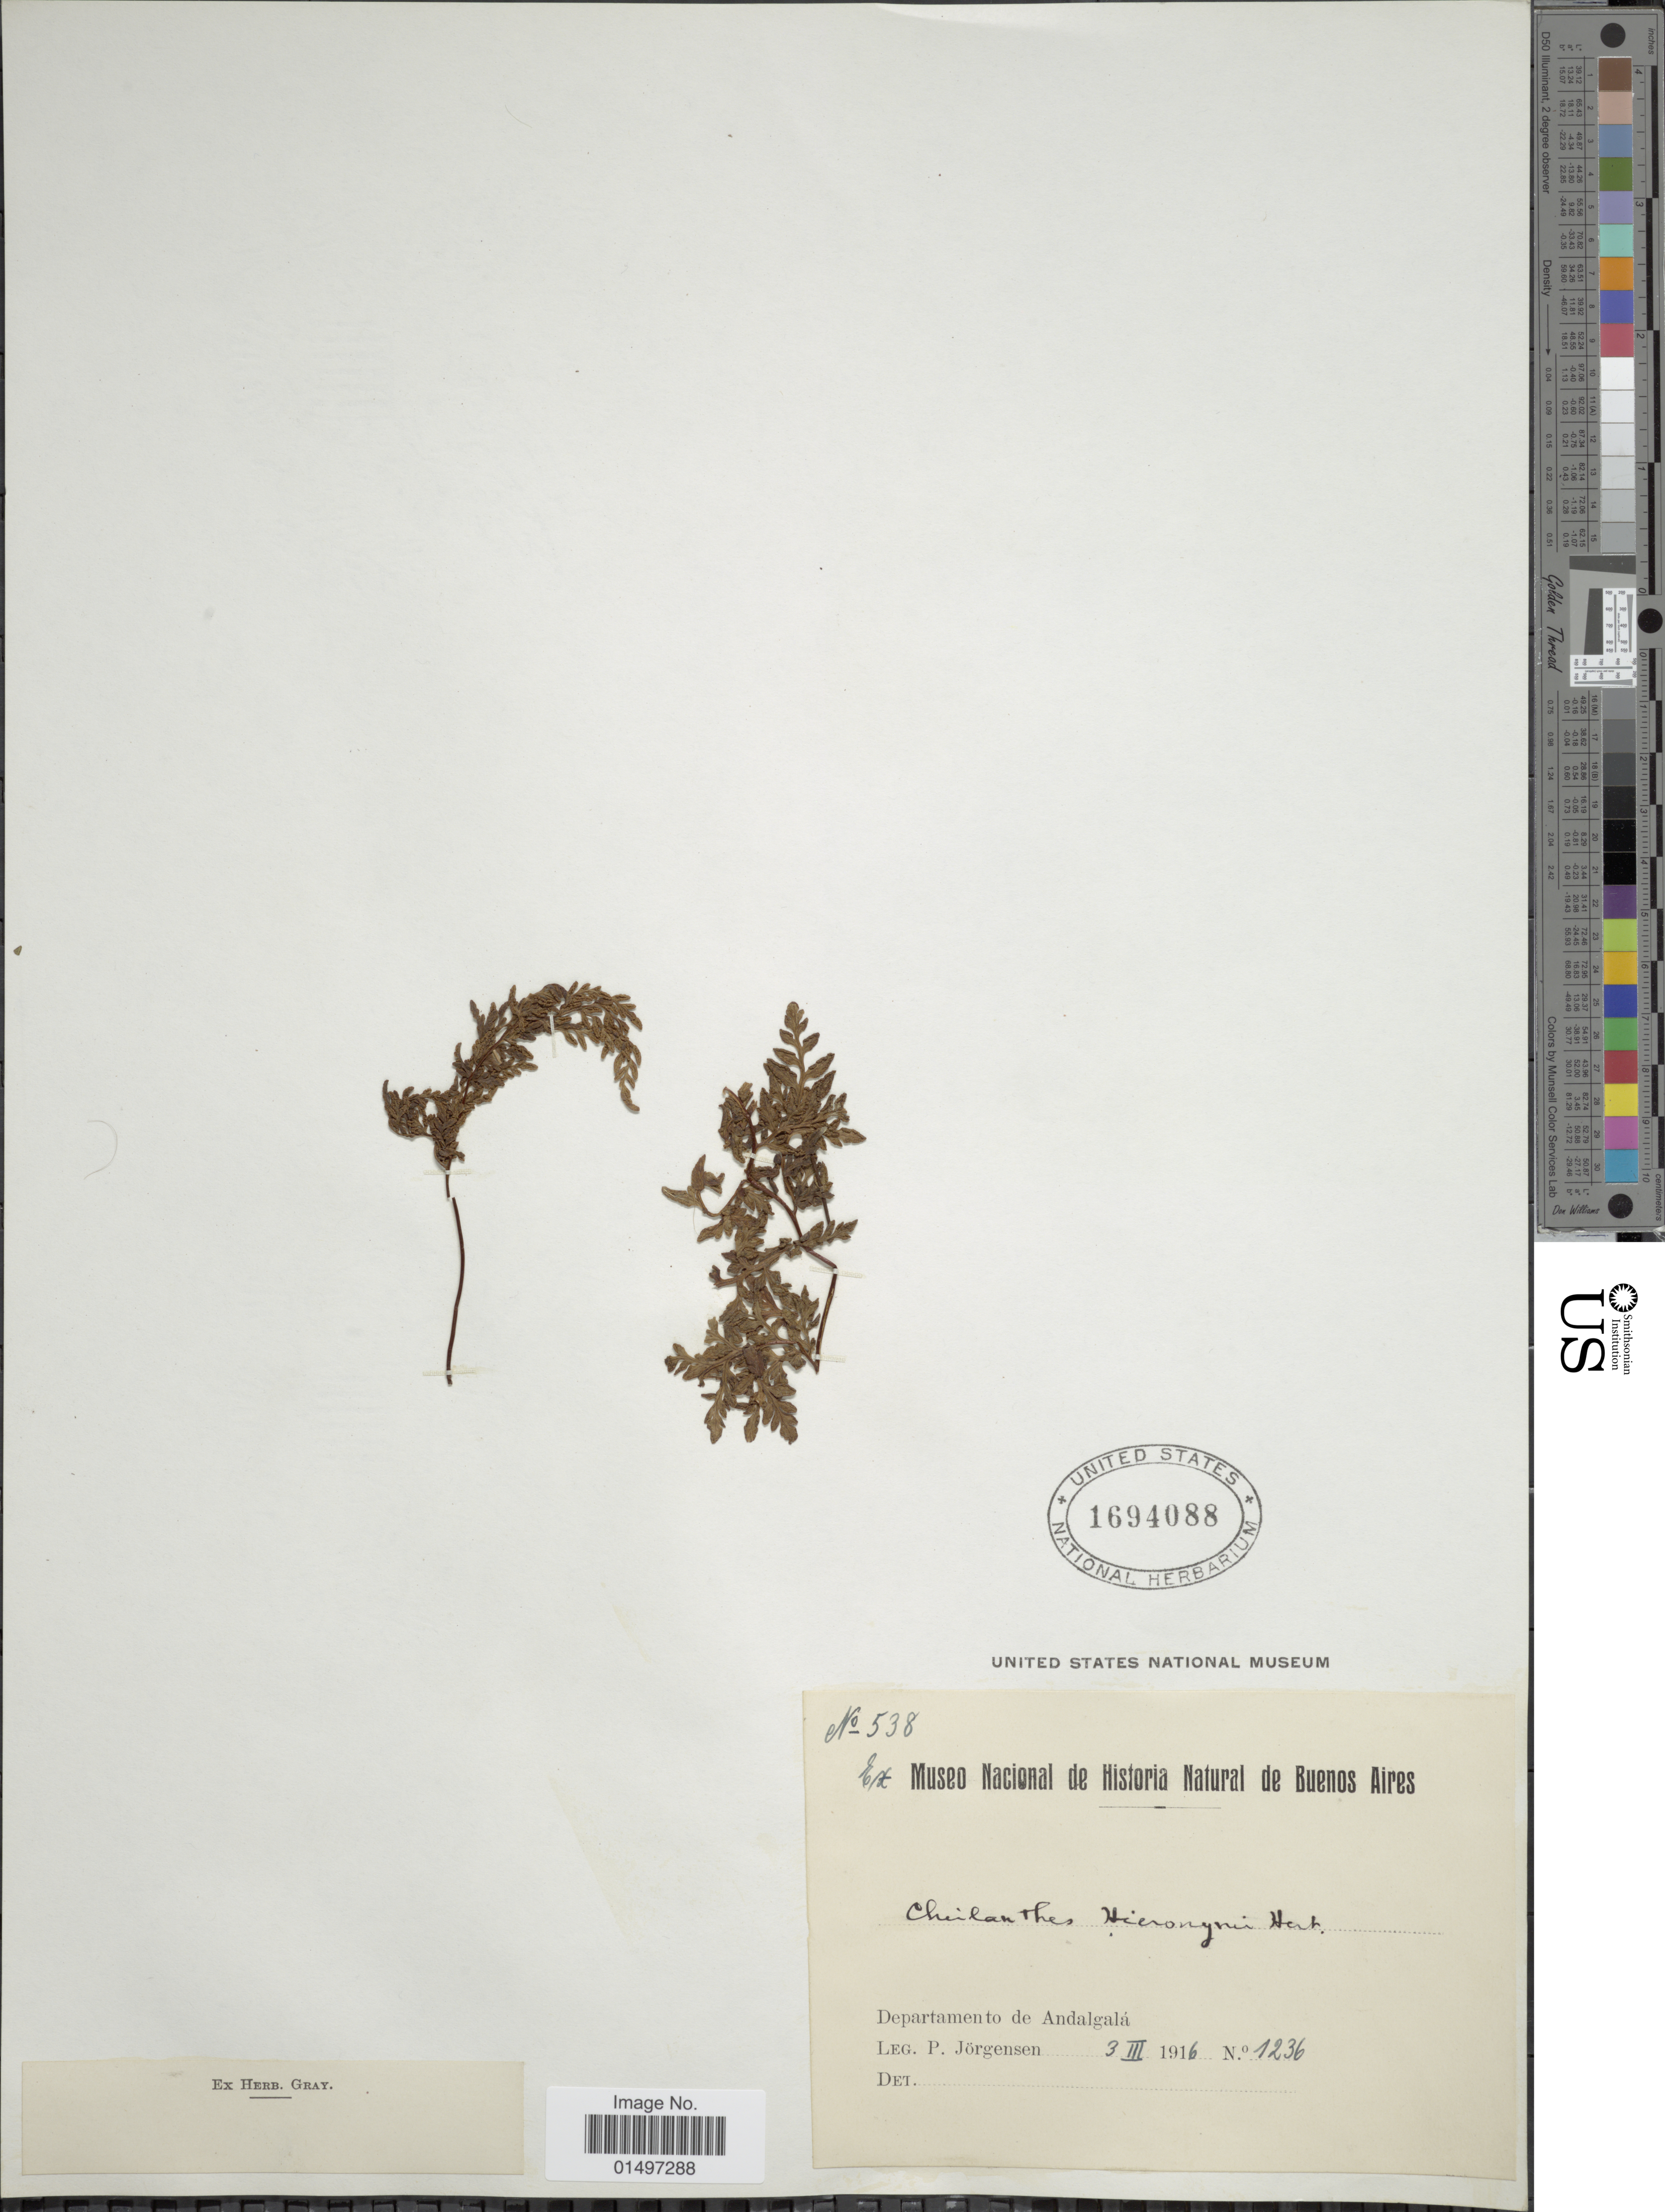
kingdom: Plantae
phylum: Tracheophyta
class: Polypodiopsida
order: Polypodiales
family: Pteridaceae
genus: Gaga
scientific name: Gaga hieronymi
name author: (Herter)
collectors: P. Jörgensen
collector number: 1236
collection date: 1916-03-03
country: Argentina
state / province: Catamarca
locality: Departamento de Andalgala.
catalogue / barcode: US 1694088